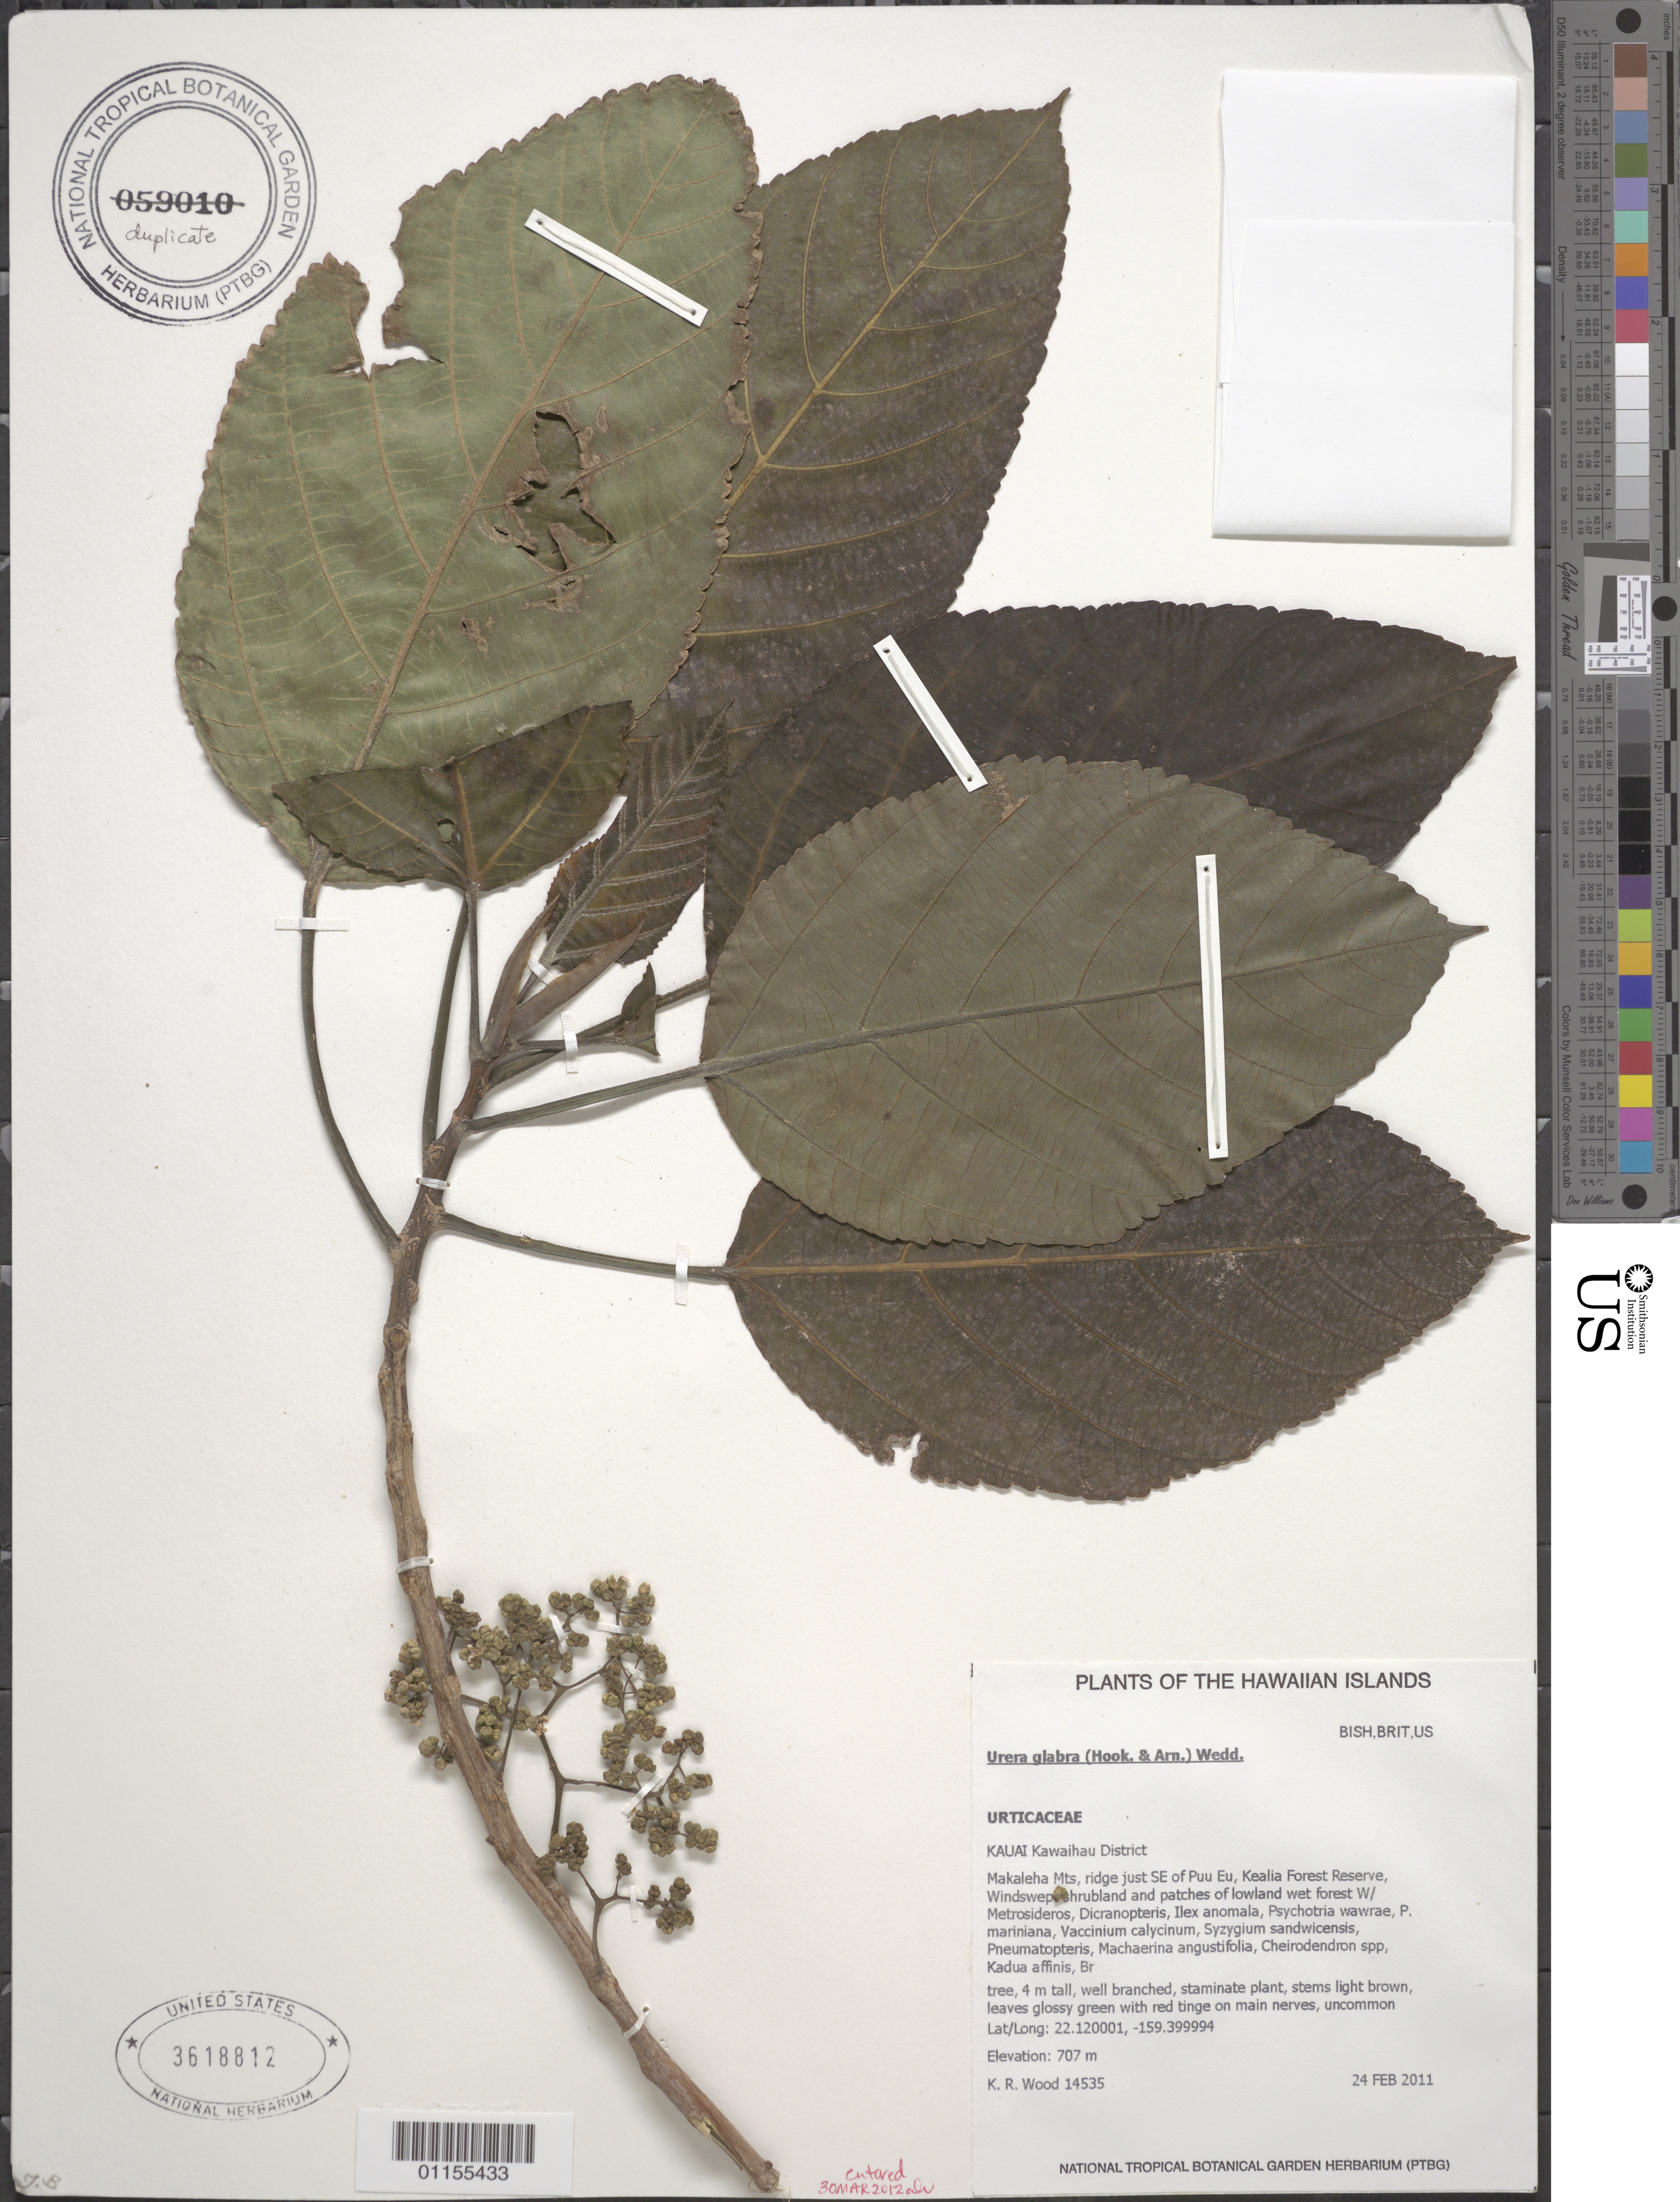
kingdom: Plantae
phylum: Tracheophyta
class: Magnoliopsida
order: Rosales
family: Urticaceae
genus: Touchardia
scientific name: Touchardia oahuensis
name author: T. Wells & A. K. Monro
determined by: Wagner, W. L., (BOT), Smithsonian Institution - National Museum of Natural History (UNITED STATES)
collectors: K. R. Wood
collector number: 14535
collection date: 2011-02-24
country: United States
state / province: Hawaii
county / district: Kauai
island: Kaua'i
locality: Kawaihau District, Makaleha Mts., ridge just SE of Pu'u Eu, Kealia Forest Reserve.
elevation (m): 707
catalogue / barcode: US 3618812